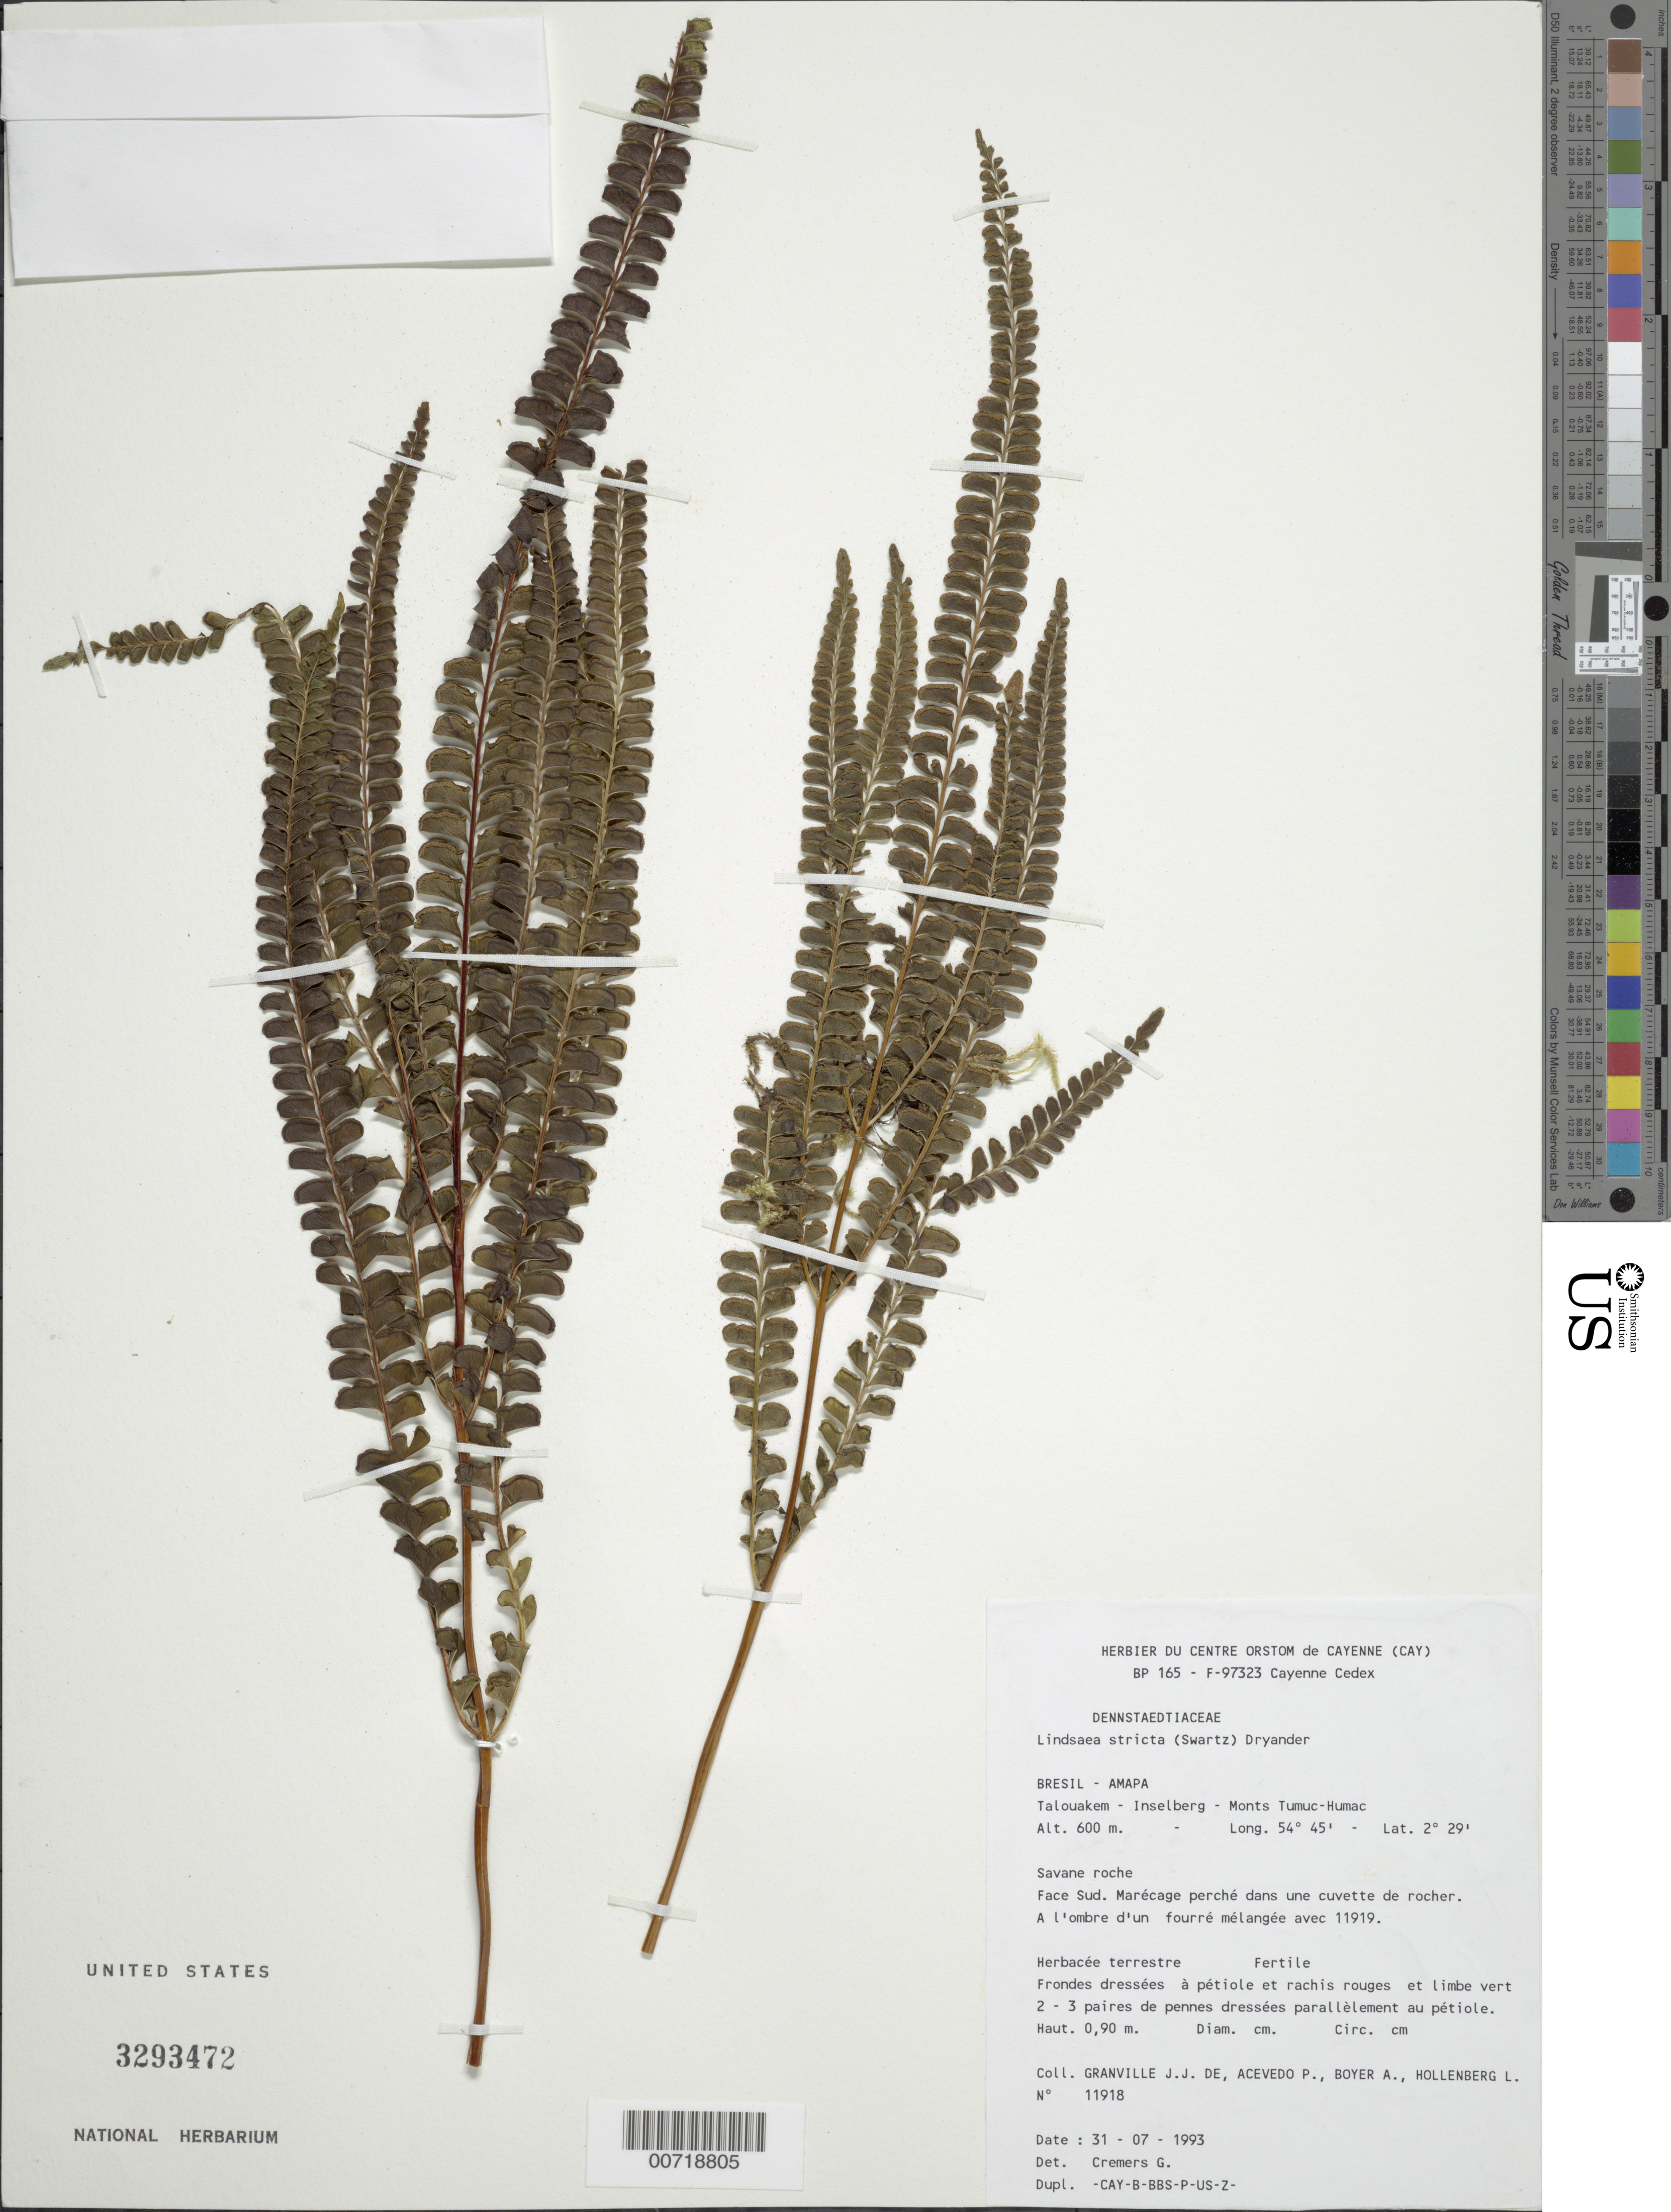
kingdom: Plantae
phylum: Tracheophyta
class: Polypodiopsida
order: Polypodiales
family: Lindsaeaceae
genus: Lindsaea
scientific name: Lindsaea stricta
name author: (Sw.) Dryand.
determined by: Cremers, Georges A.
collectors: J.-J. de Granville, P. Acevedo-Rodr., A. Boyer & L. Hollenberg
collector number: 11918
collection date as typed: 31-Jul-93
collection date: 1993-07-31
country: Suriname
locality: Talouakem, Inselberg, Monts Tumuc-Humac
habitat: Rocky savanna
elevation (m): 600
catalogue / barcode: US 3293472